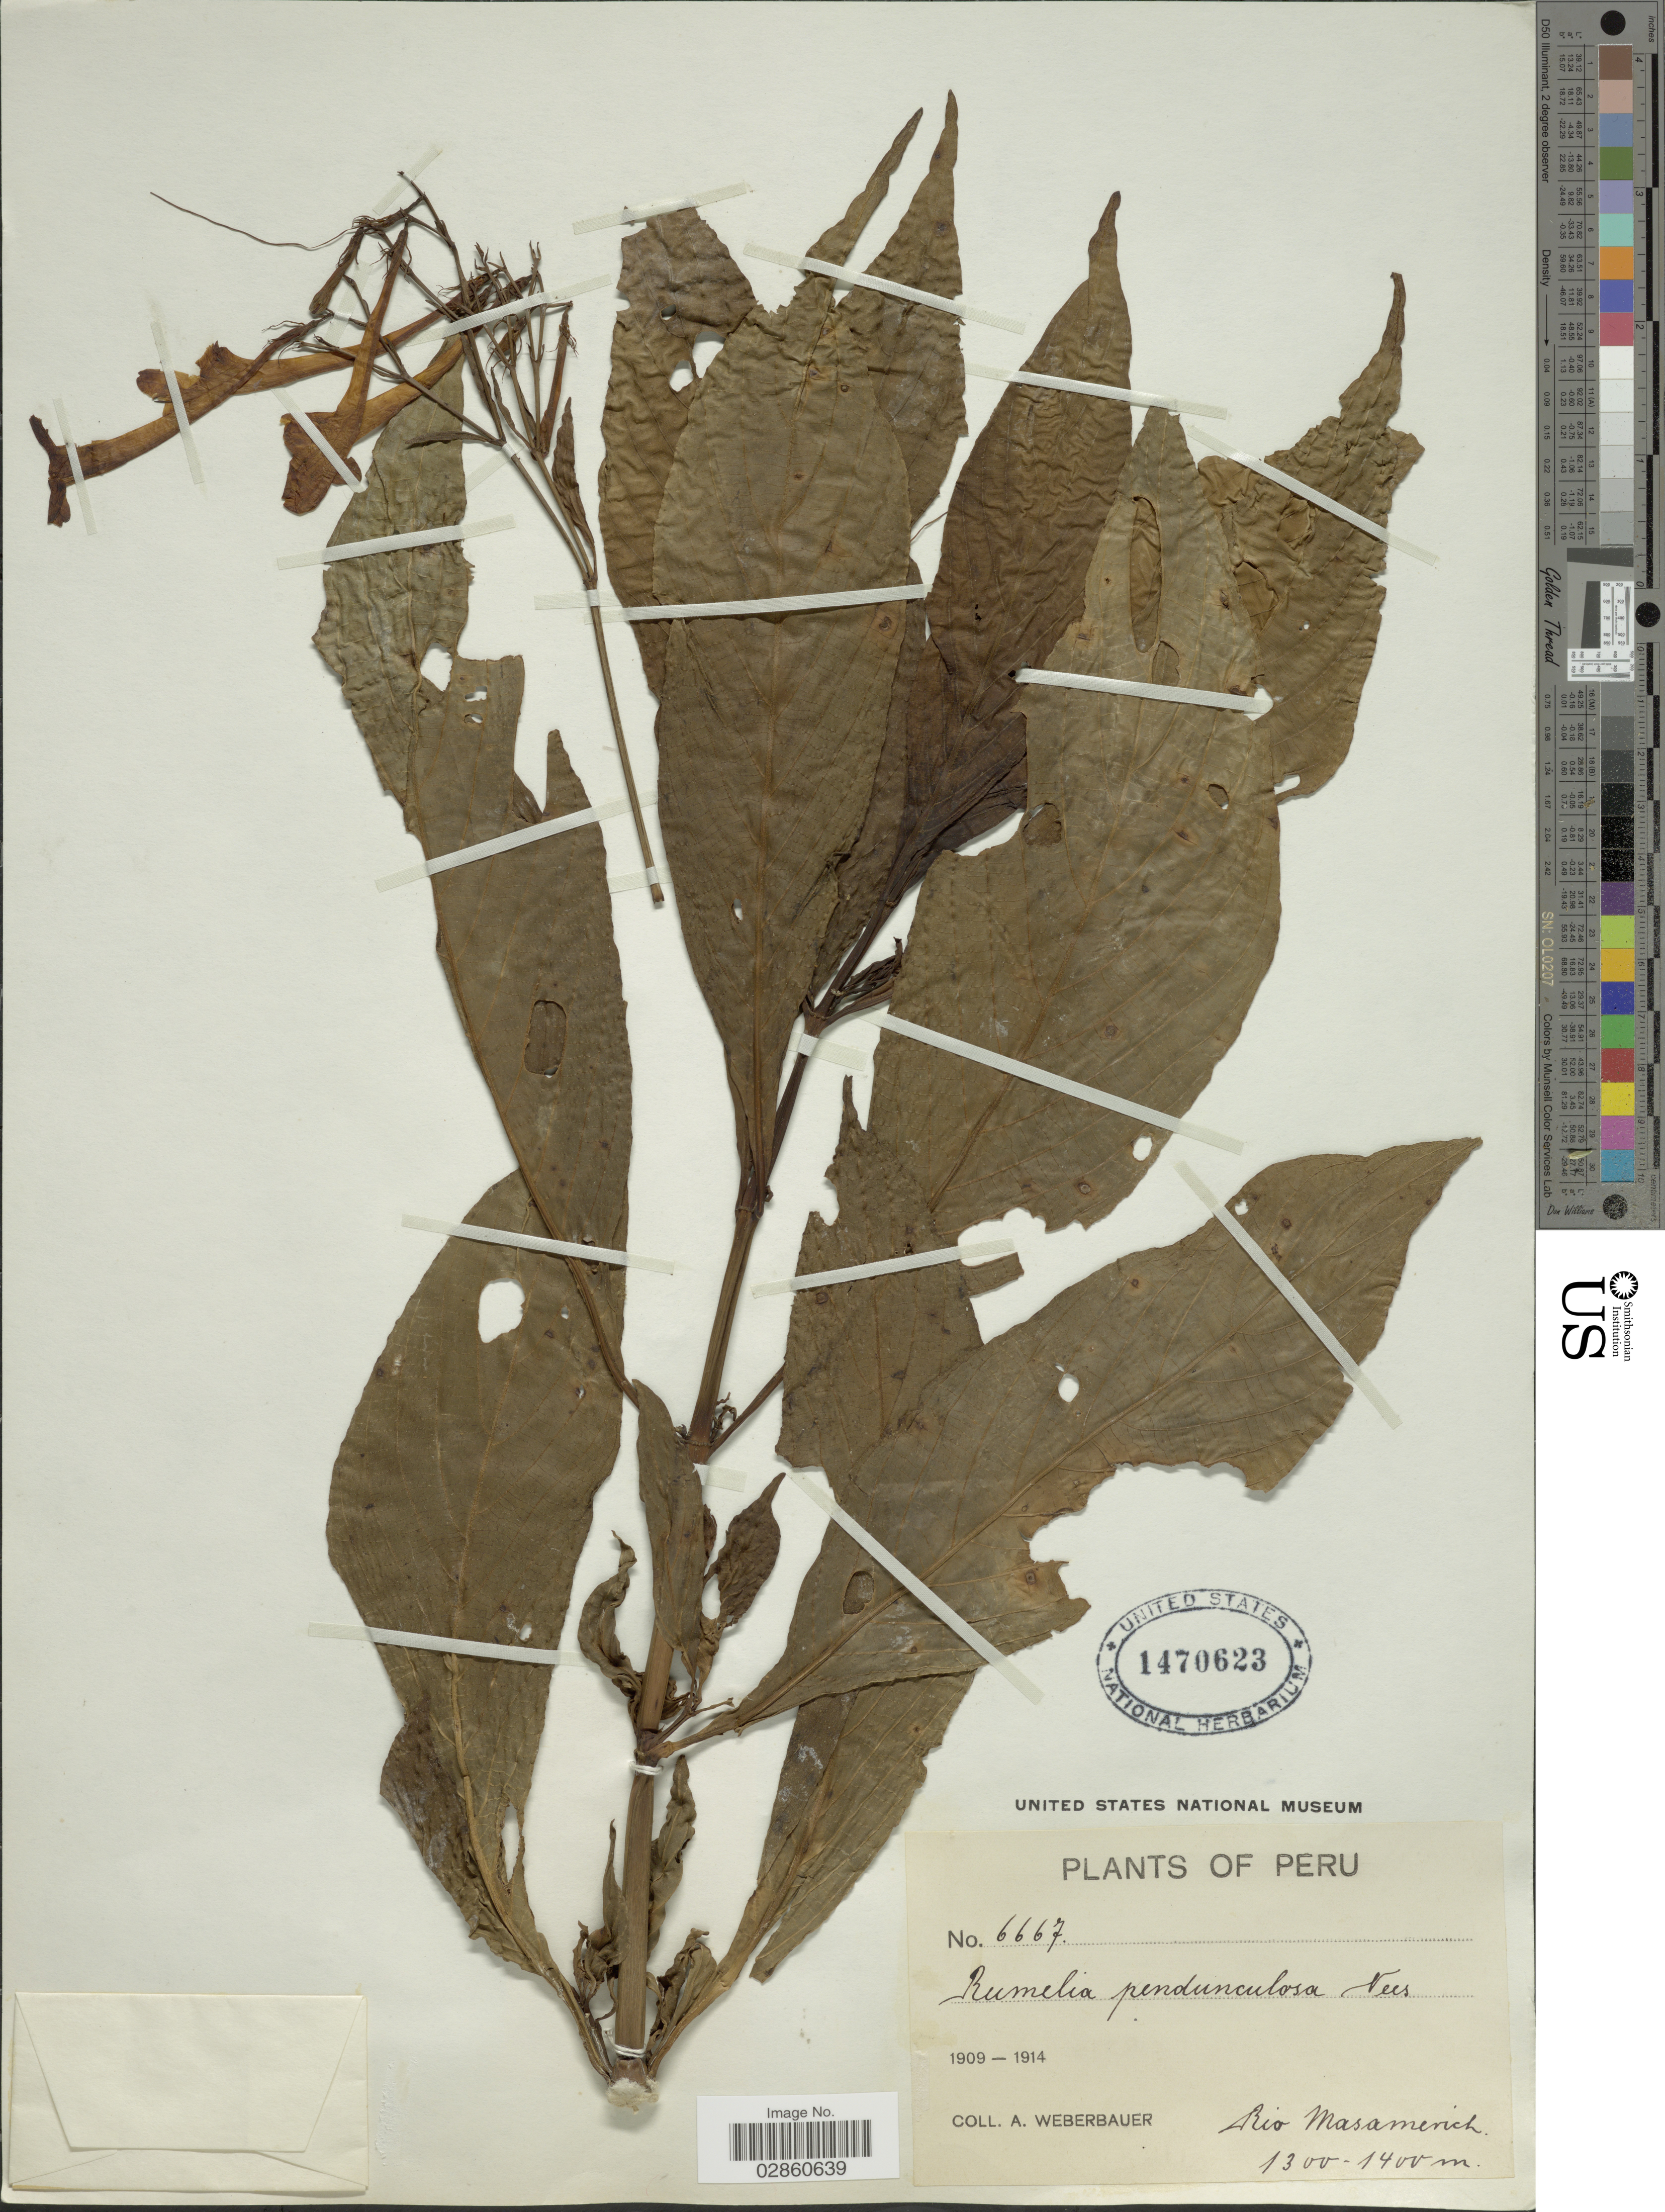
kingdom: Plantae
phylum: Tracheophyta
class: Magnoliopsida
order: Lamiales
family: Acanthaceae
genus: Ruellia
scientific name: Ruellia haenkeana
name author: (Nees) Wassh.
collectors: A. Weberbauer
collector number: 6667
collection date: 1909/1914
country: Peru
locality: Rio Masamerich.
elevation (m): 1300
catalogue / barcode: US 1470623